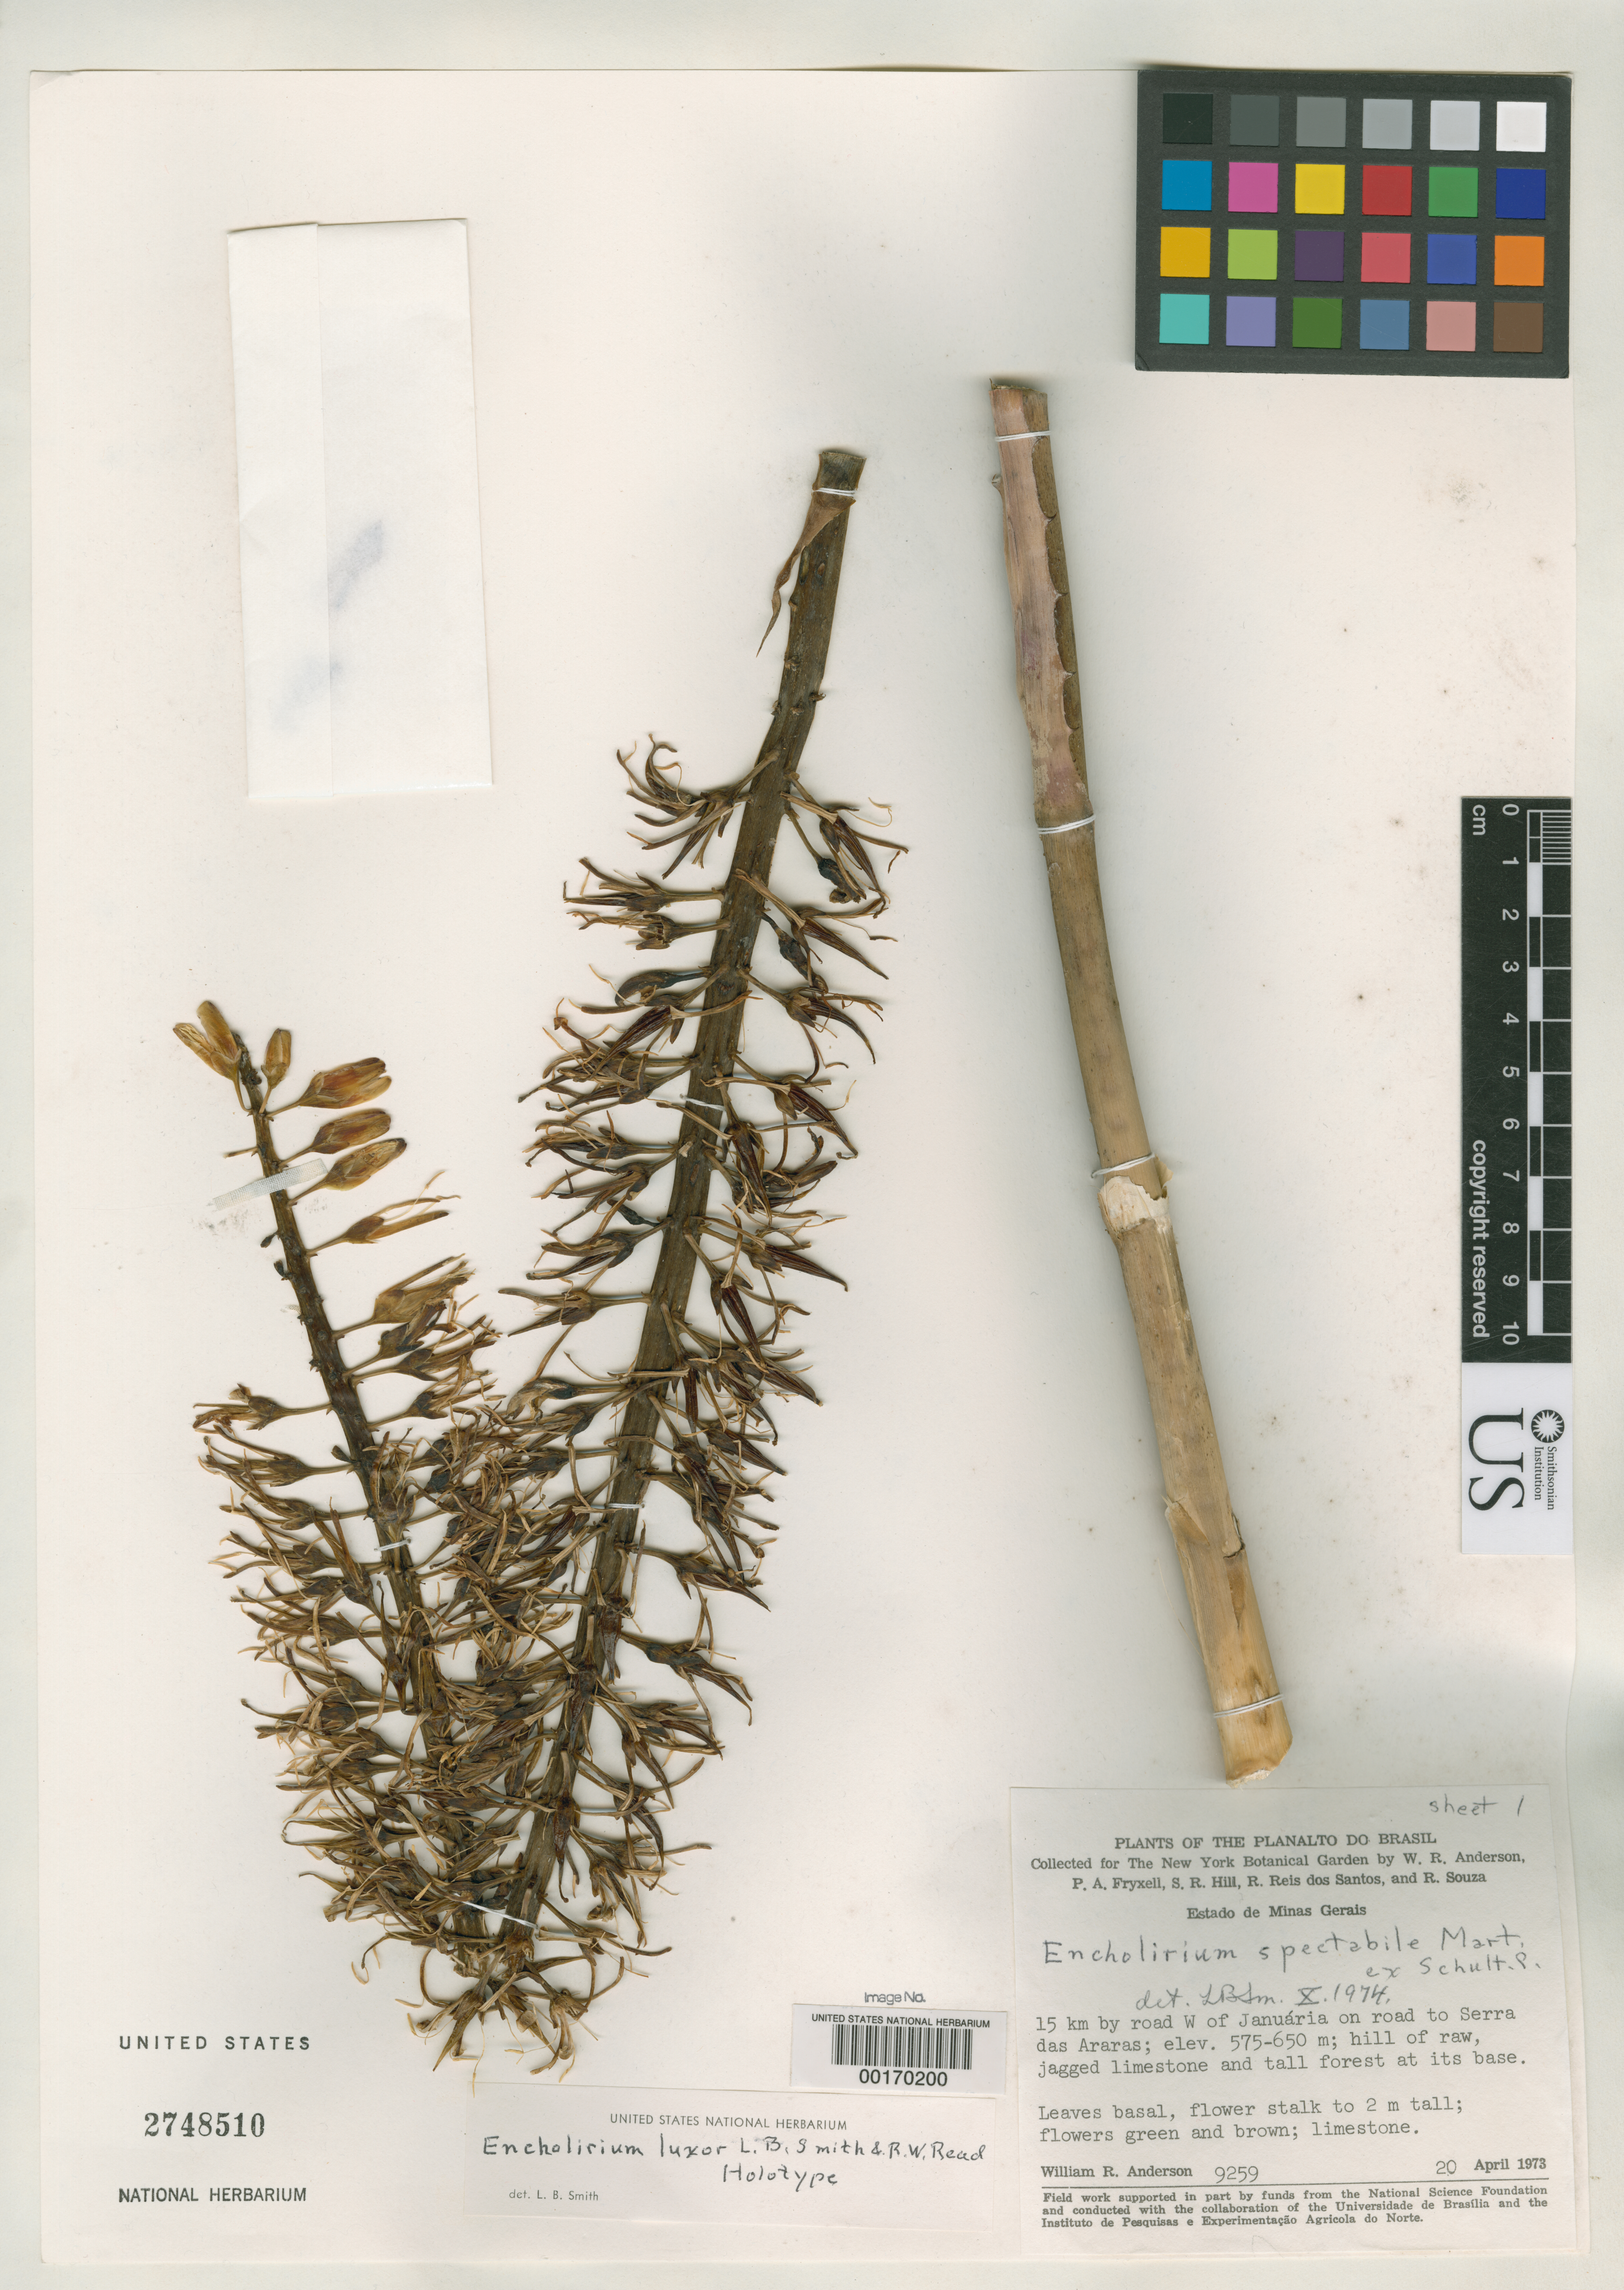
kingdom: Plantae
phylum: Tracheophyta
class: Liliopsida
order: Poales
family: Bromeliaceae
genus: Encholirium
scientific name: Encholirium luxor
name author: L.B. Sm. & Read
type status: Holotype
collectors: W. R. Anderson, P. A. Fryxell, S. R. Hill & R. G. P. Santos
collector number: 9259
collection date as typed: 20 Apr 1973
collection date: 1973-04-20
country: Brazil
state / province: Minas Gerais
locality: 15 km by road W of Januaria on road to Serra das Araras.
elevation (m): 575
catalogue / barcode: US 2748510